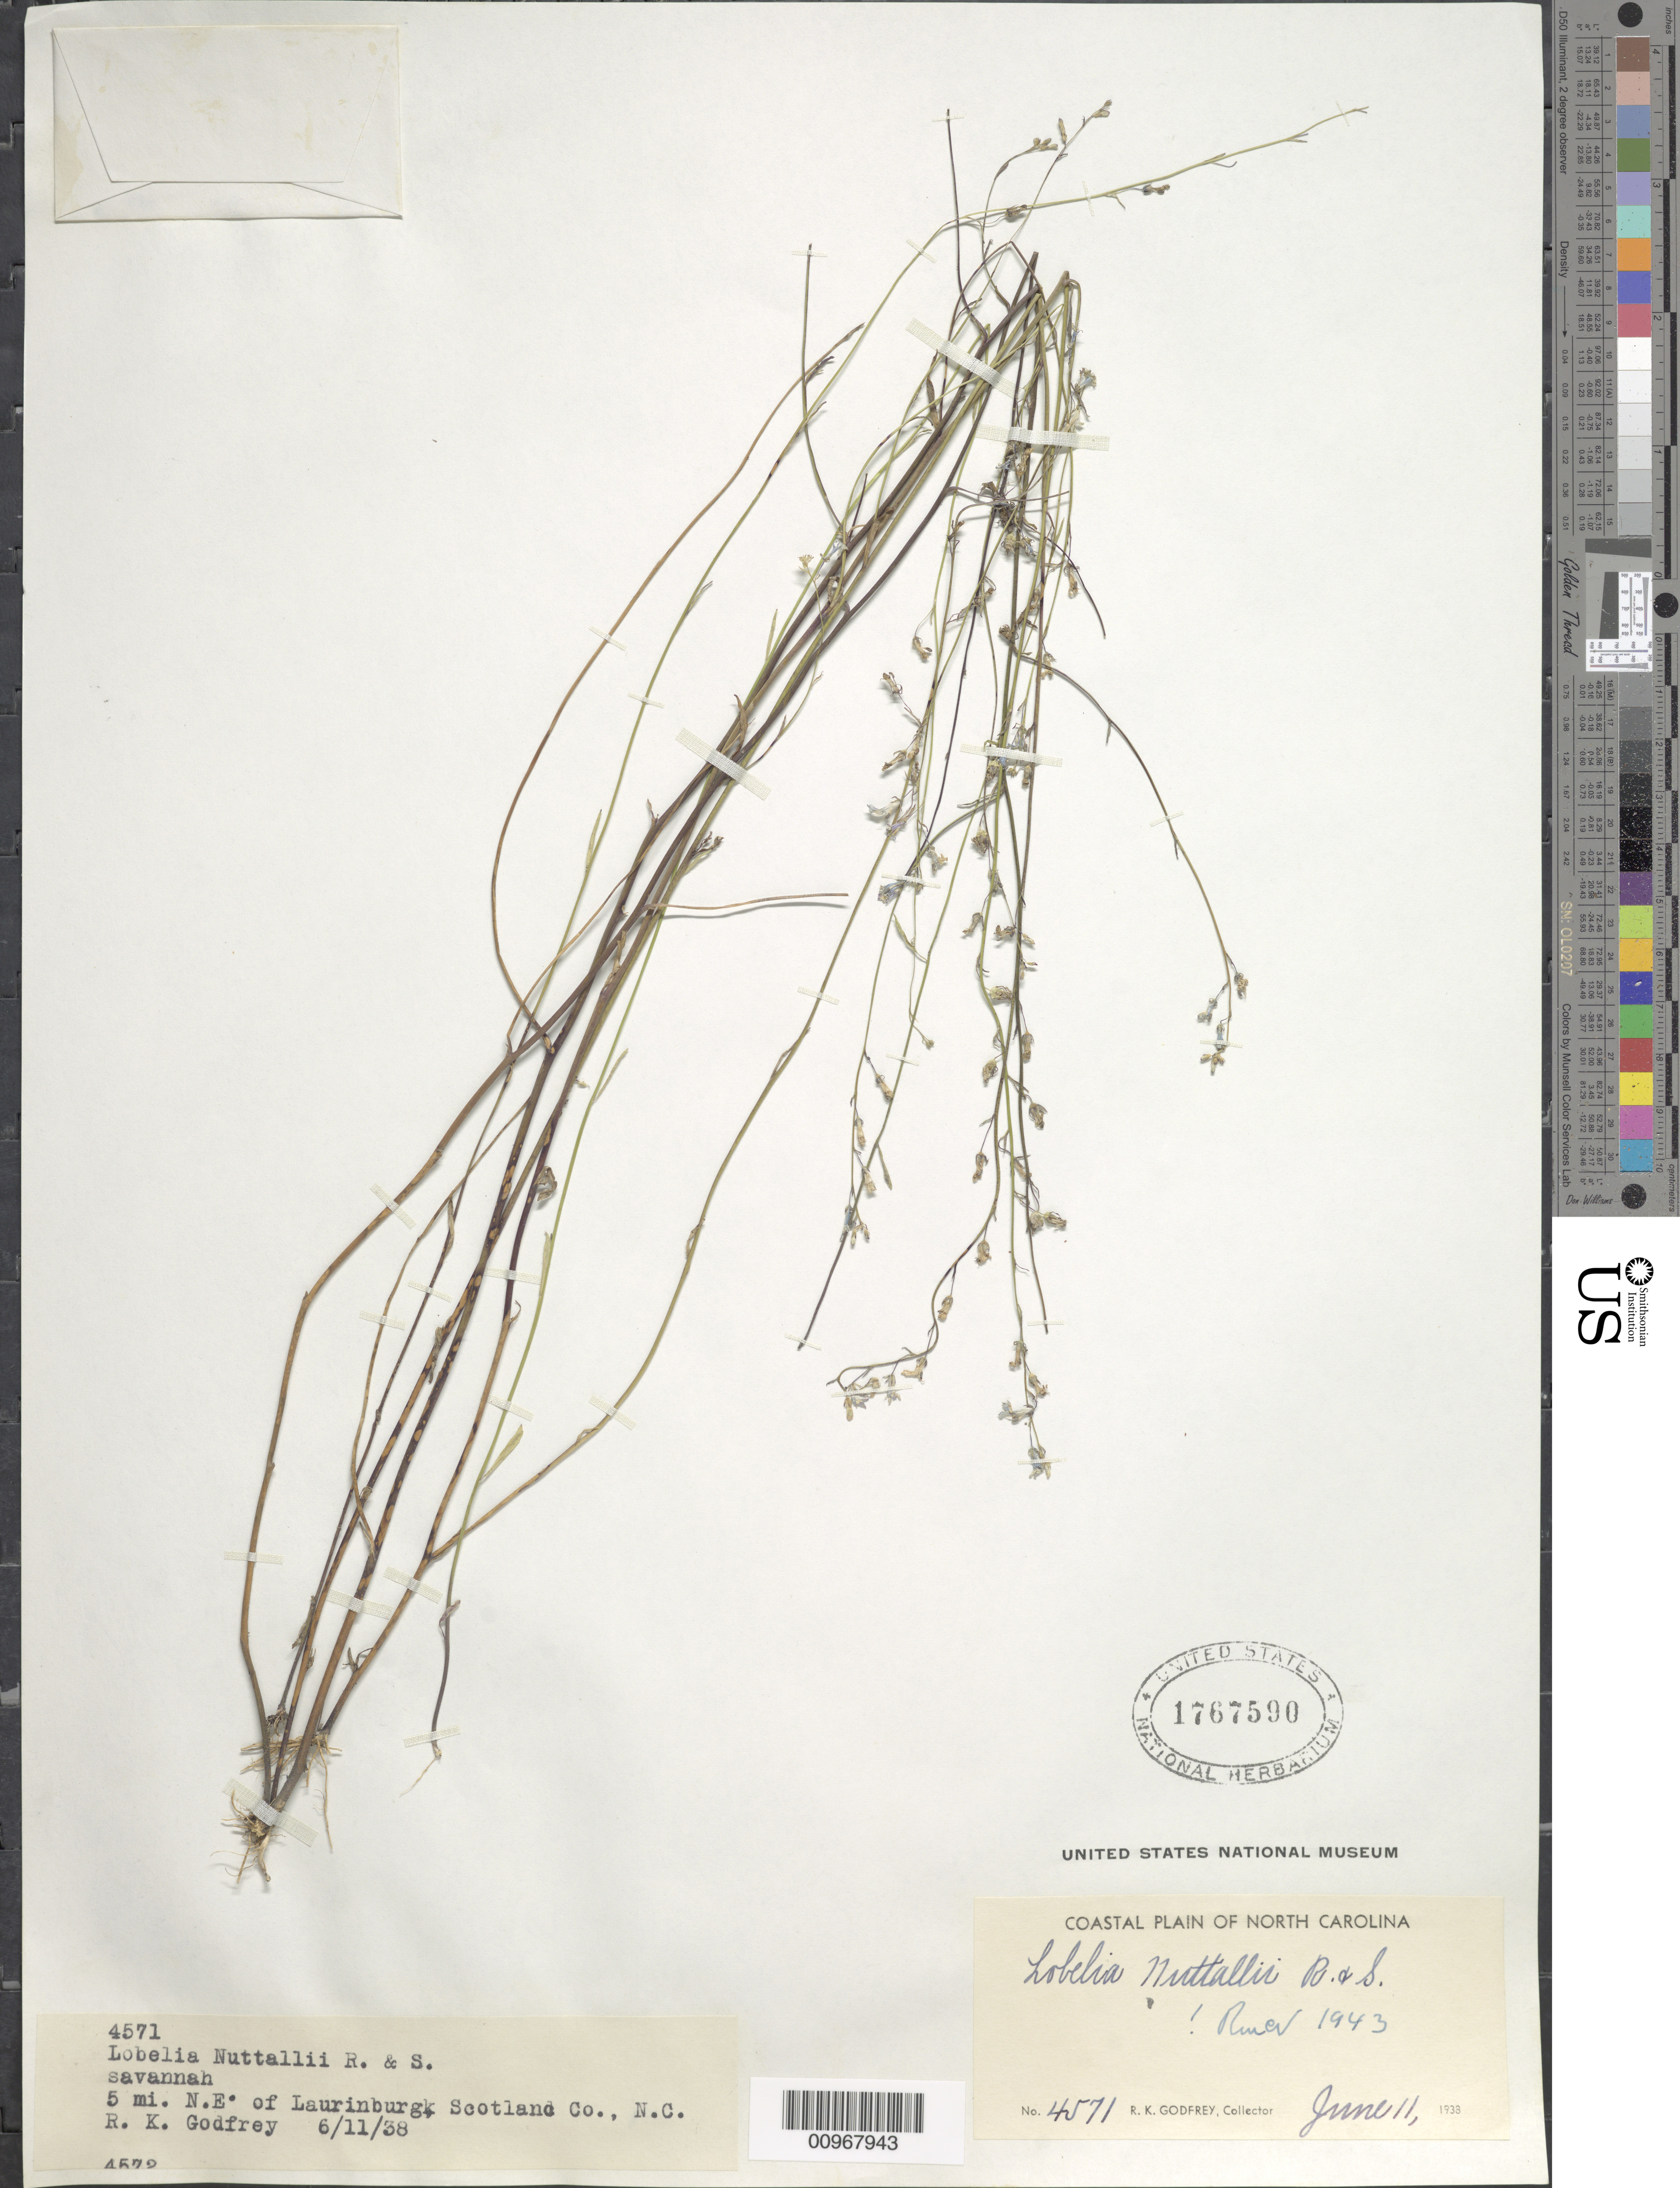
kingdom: Plantae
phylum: Tracheophyta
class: Magnoliopsida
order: Asterales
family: Campanulaceae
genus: Lobelia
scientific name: Lobelia nuttallii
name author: Schult.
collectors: R. K. Godfrey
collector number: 4571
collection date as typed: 11 Jun 1938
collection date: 1938-06-11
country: United States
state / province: North Carolina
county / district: Scotland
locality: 5 mi. NE of Laurinburg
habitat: savannah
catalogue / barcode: US 1767590